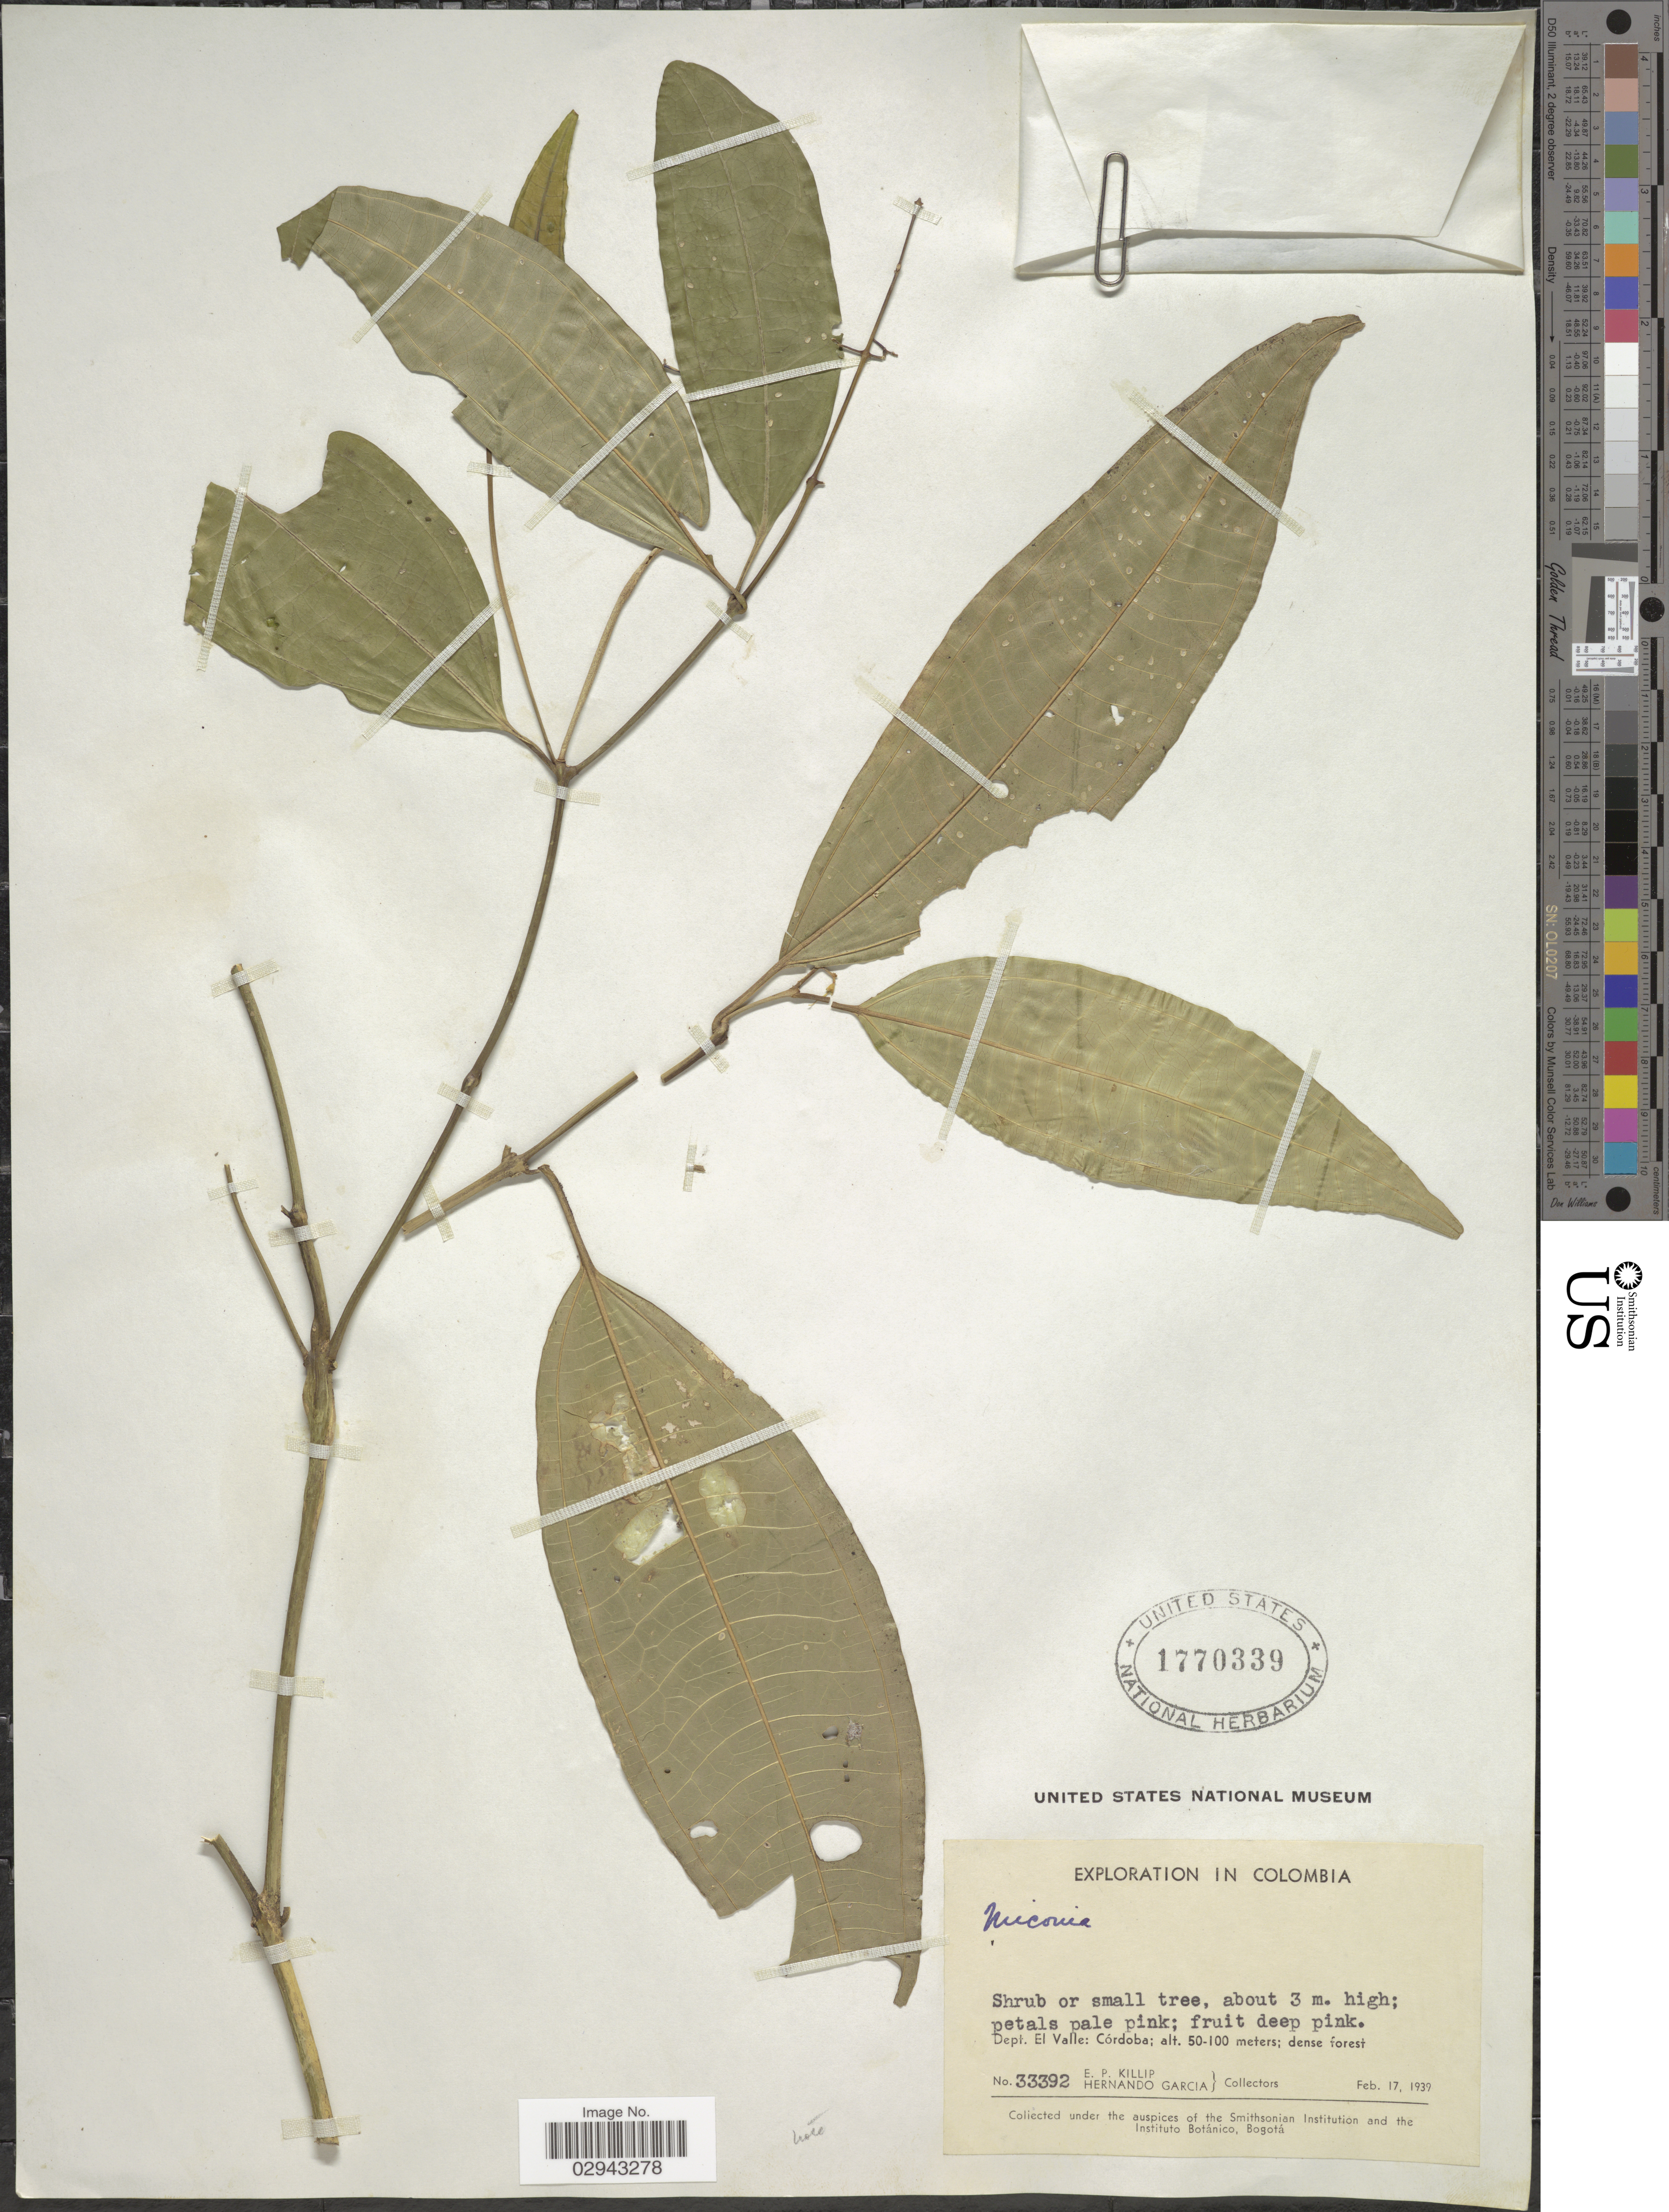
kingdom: Plantae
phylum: Tracheophyta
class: Magnoliopsida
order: Myrtales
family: Melastomataceae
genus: Miconia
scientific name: Miconia smaragdina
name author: Naudin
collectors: E. P. Killip & H. Garcia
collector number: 33392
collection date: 1939-02-17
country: Colombia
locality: Dept. El Valle: Córdoba.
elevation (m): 50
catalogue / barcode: US 1770339